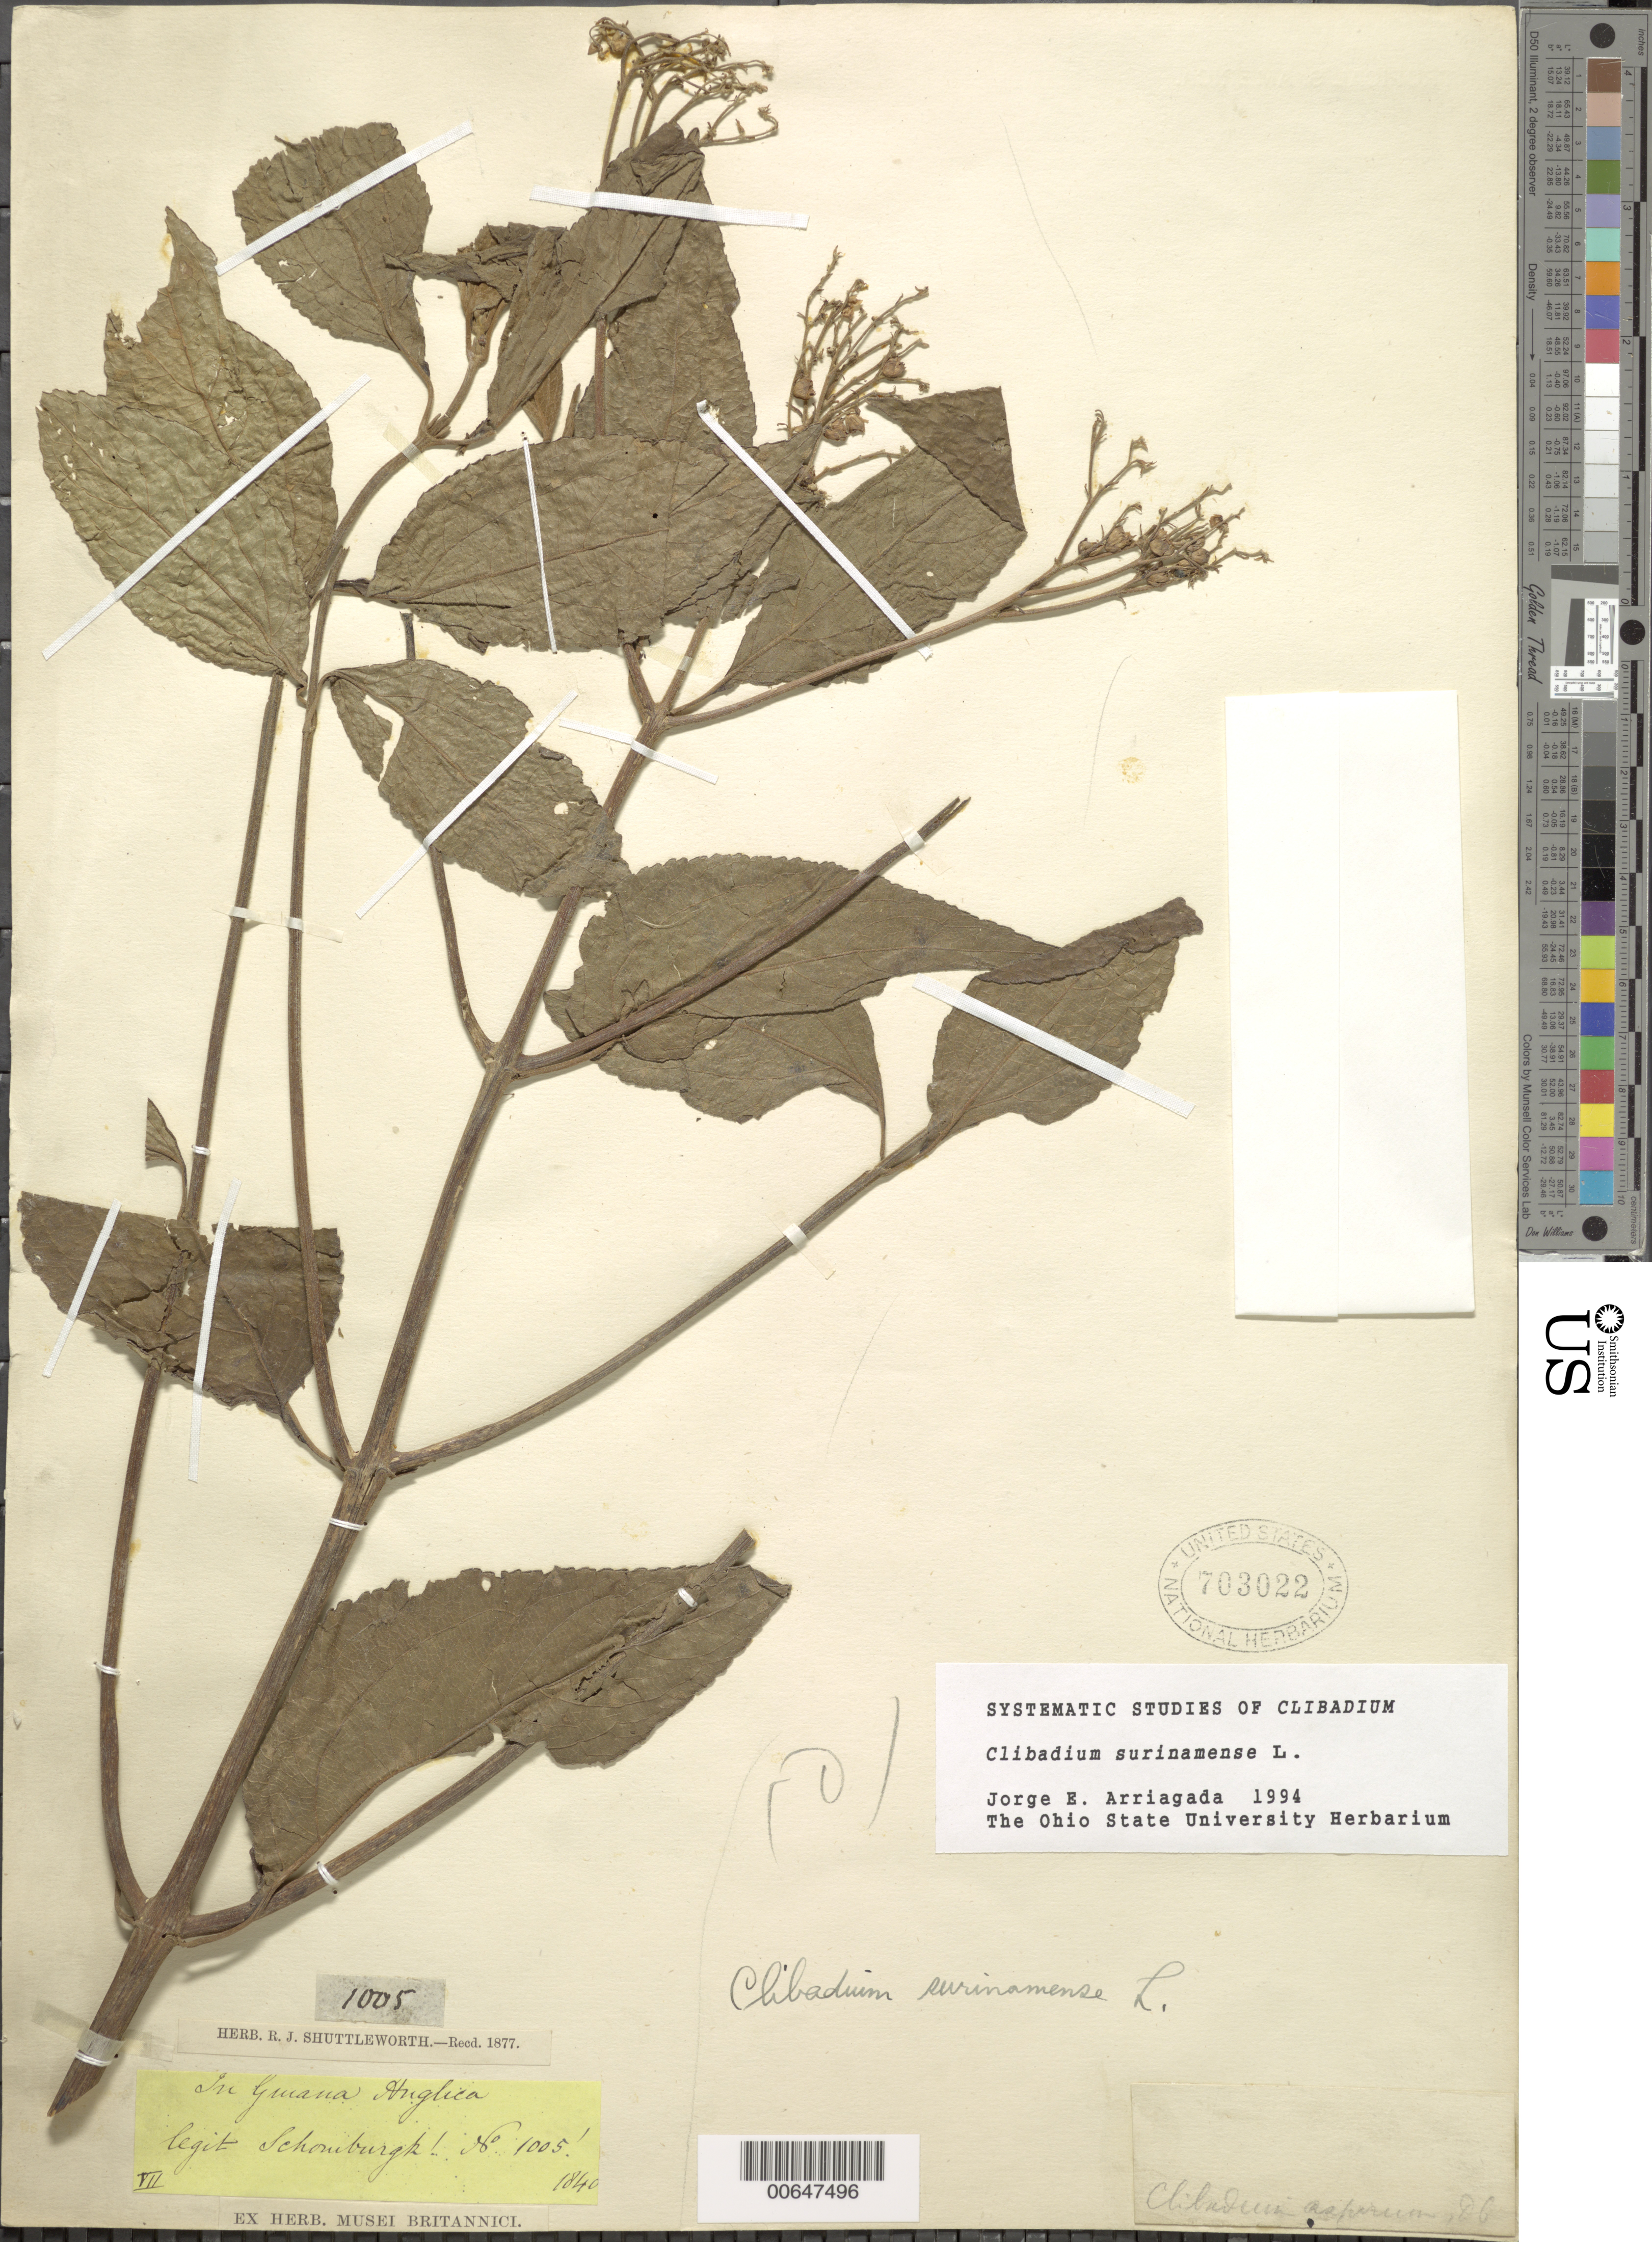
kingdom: Plantae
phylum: Tracheophyta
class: Magnoliopsida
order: Asterales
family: Asteraceae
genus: Clibadium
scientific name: Clibadium surinamense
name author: L.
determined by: Arriagada, J. E.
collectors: R. H. Schomburgk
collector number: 1005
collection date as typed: July 1840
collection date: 1840-07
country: Guyana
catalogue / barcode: US 703022